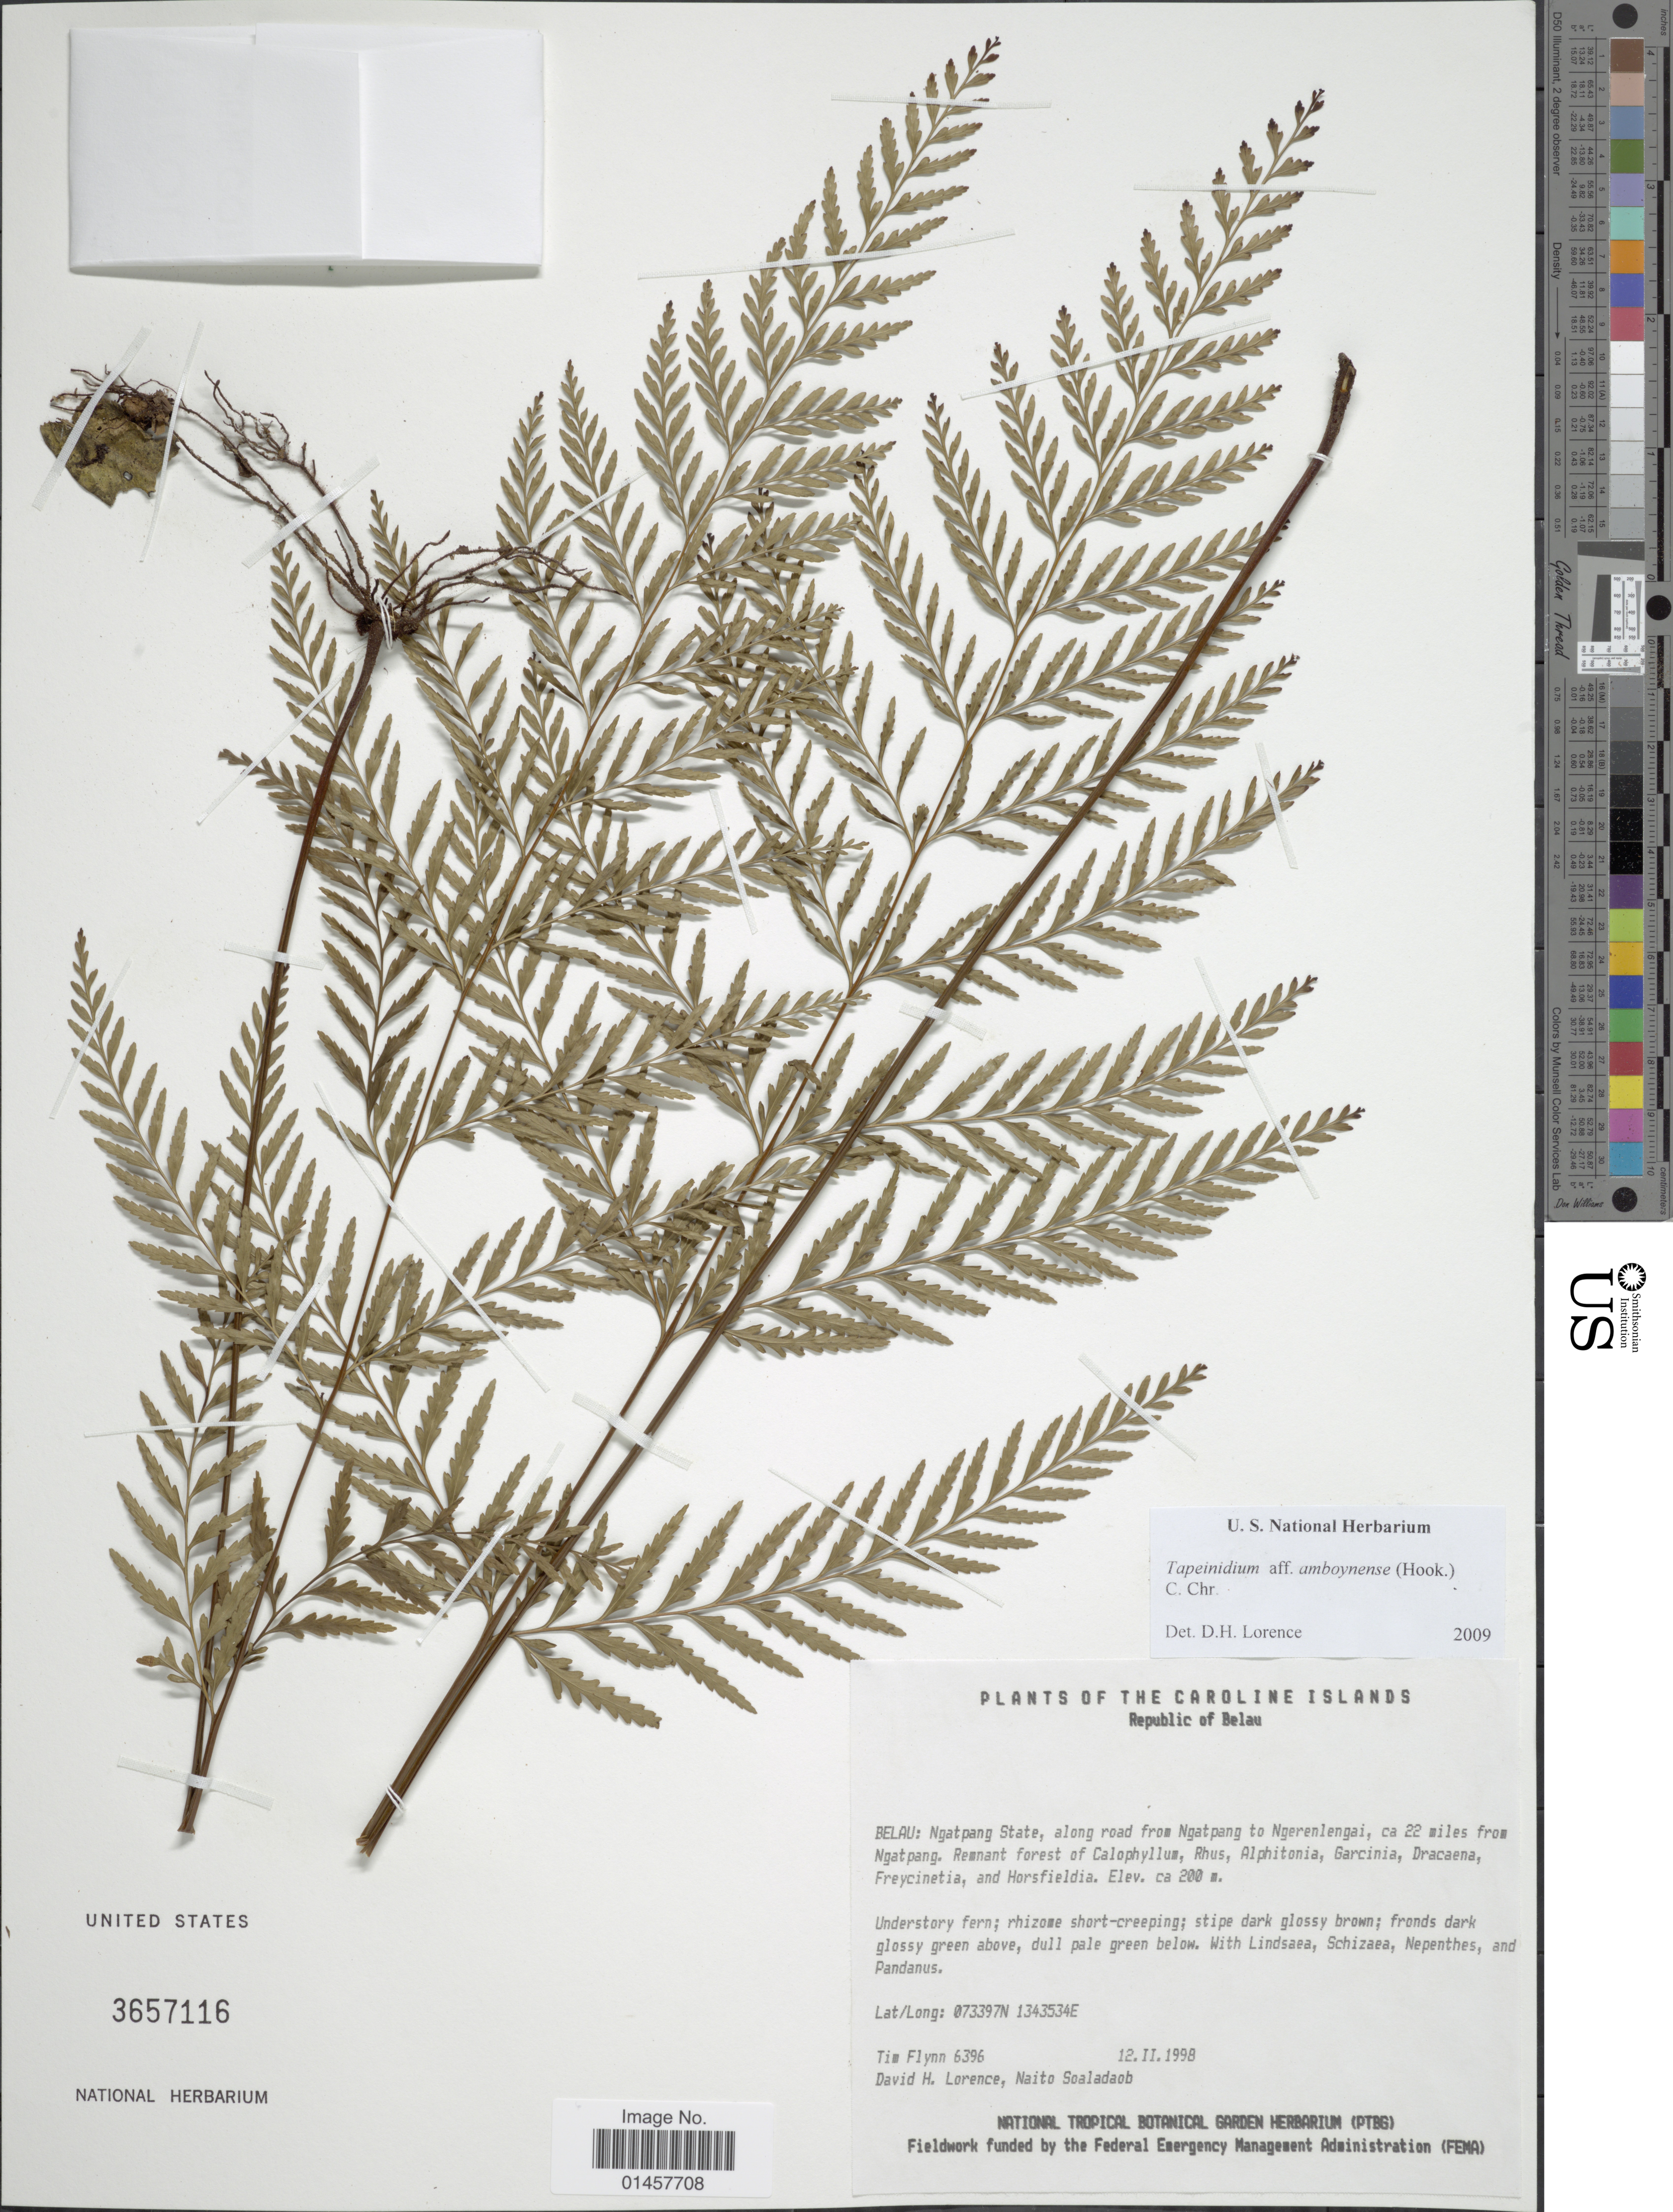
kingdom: Plantae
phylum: Tracheophyta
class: Polypodiopsida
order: Polypodiales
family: Lindsaeaceae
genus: Tapeinidium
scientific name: Tapeinidium amboynense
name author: (Hook.) C. Chr.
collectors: T. Flynn, D. Lorence & N. Soaladaob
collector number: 6396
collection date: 1998-02-12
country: Palau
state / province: Ngatpang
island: Babeldaob [Babelthuap]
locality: Ngatpang State, along road from Ngatpang to Ngerenlengai, ca. 22miles from Ngatpang,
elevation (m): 200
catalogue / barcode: US 3657116